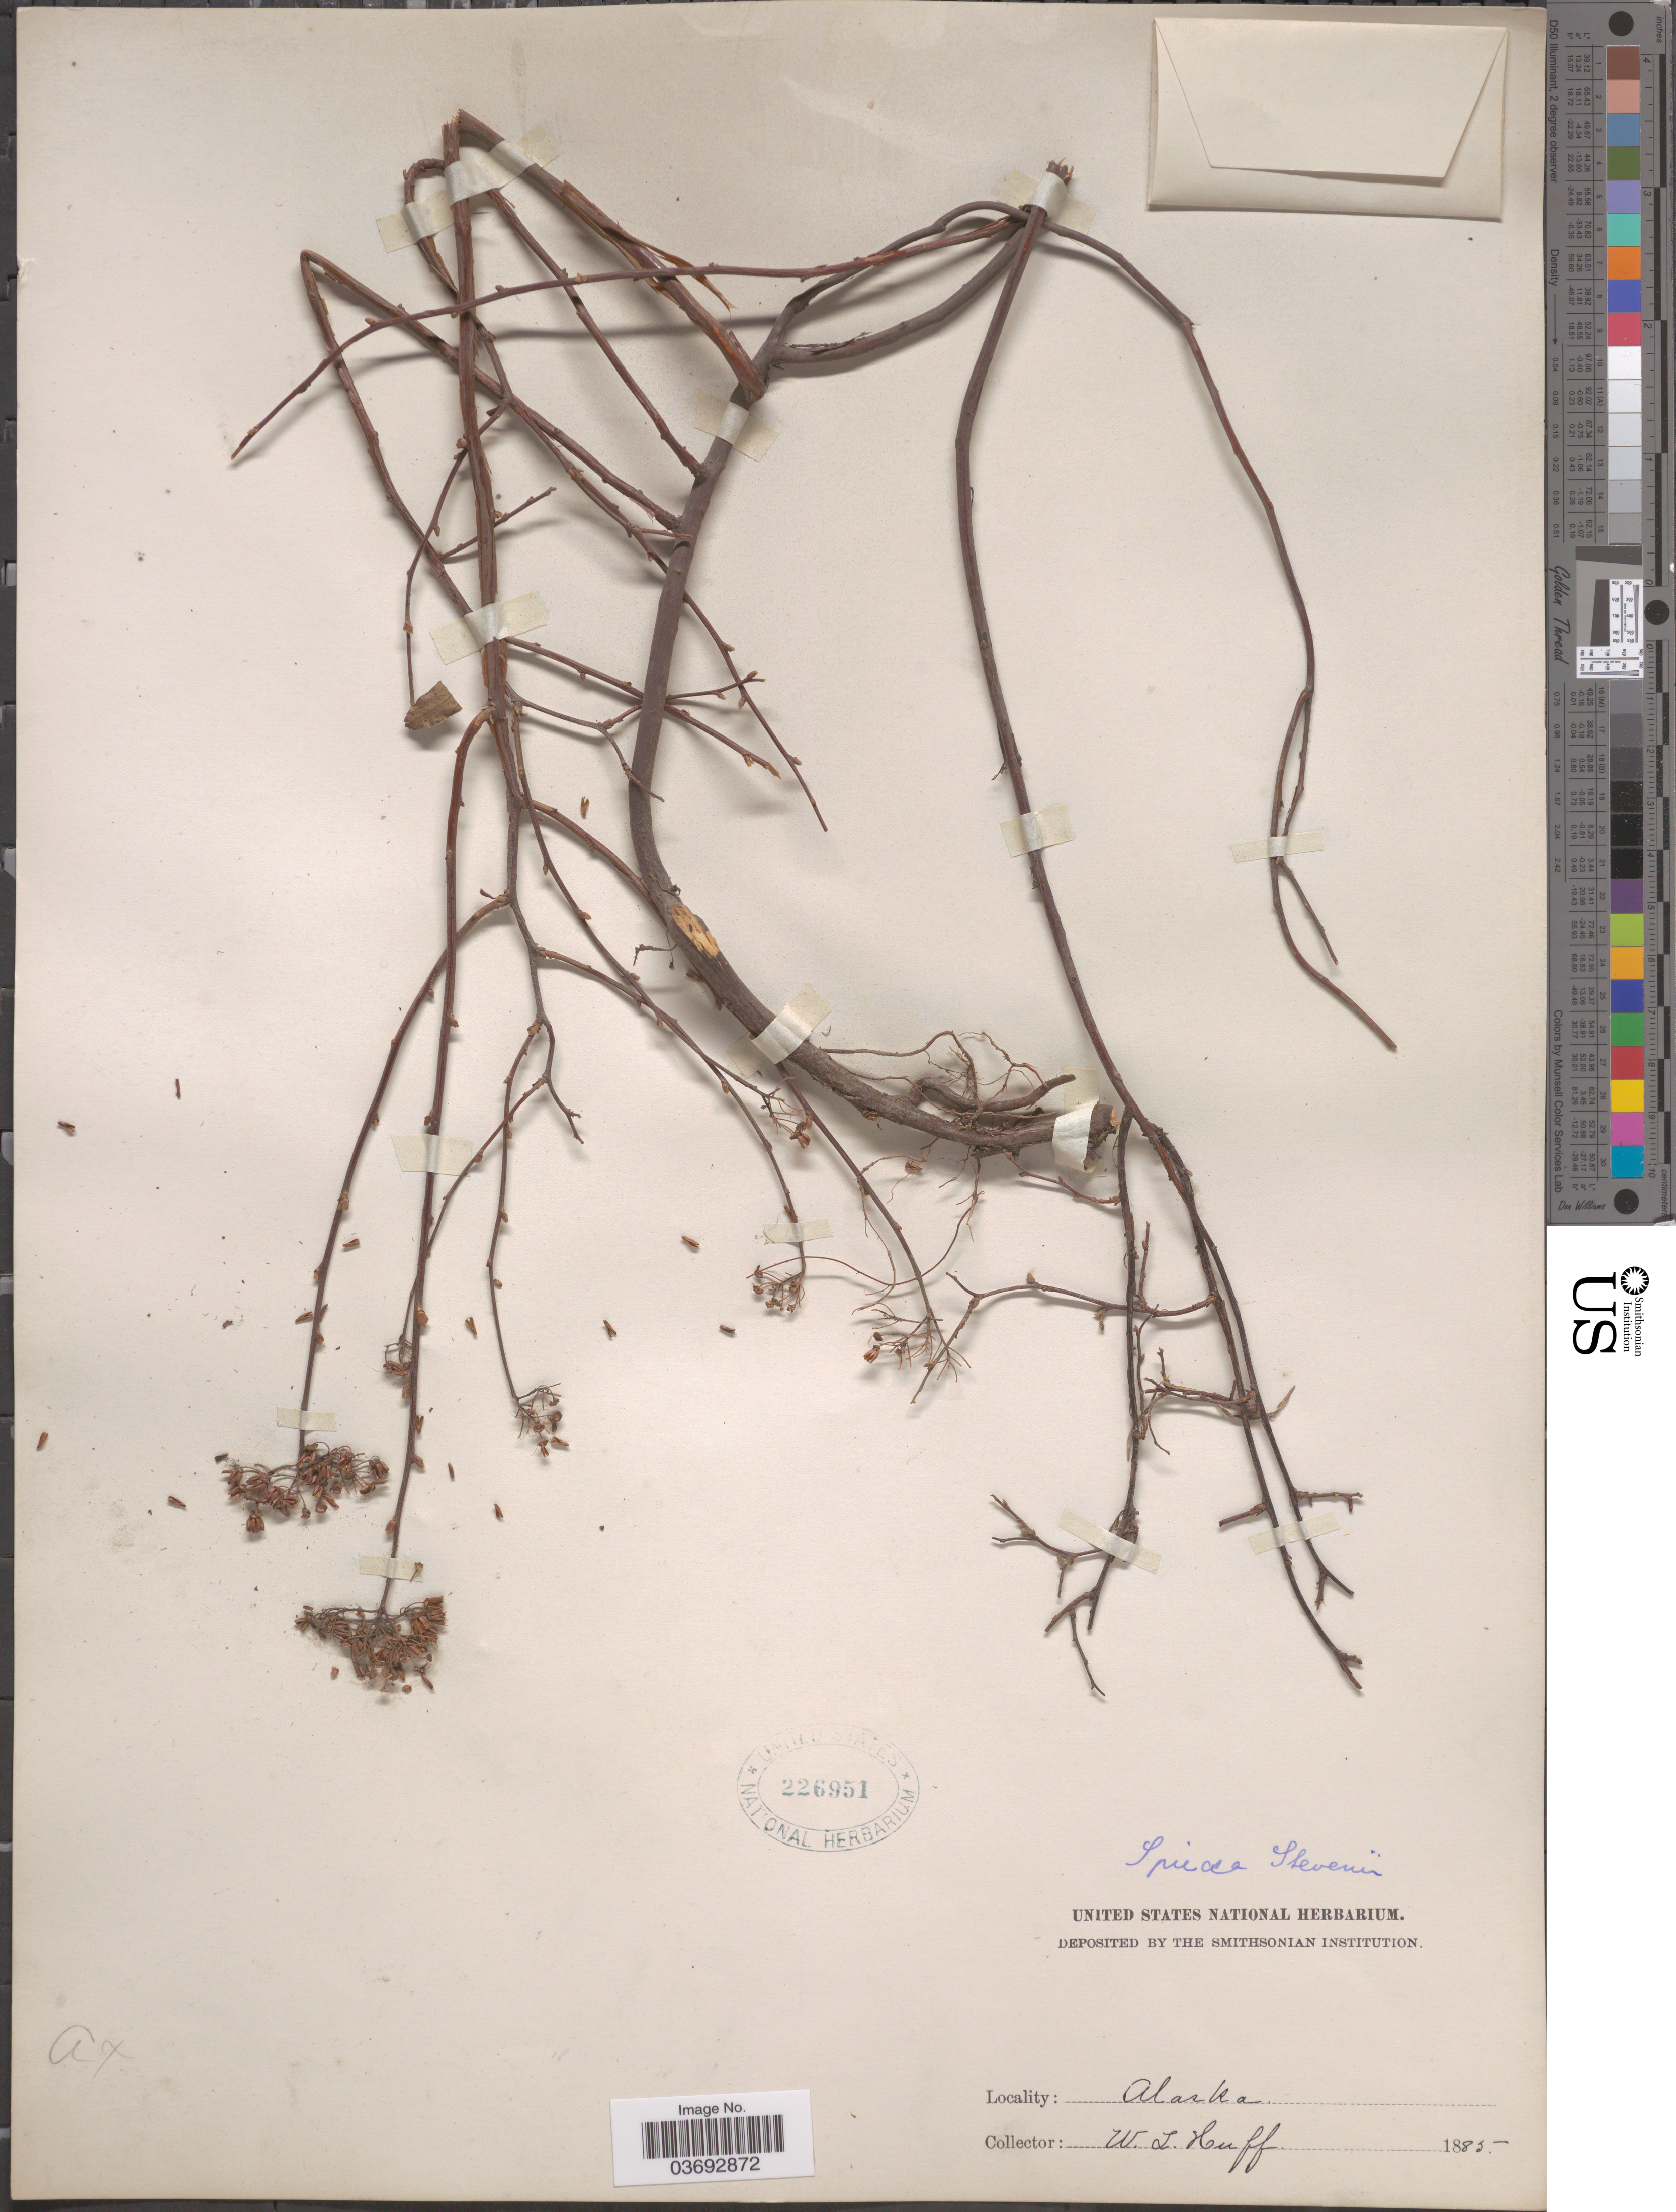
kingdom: Plantae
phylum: Tracheophyta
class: Magnoliopsida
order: Rosales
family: Rosaceae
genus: Spiraea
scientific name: Spiraea stevenii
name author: (C.K. Schneid.) Rydb.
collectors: W. Huff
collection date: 1885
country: United States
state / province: Alaska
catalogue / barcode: US 226951